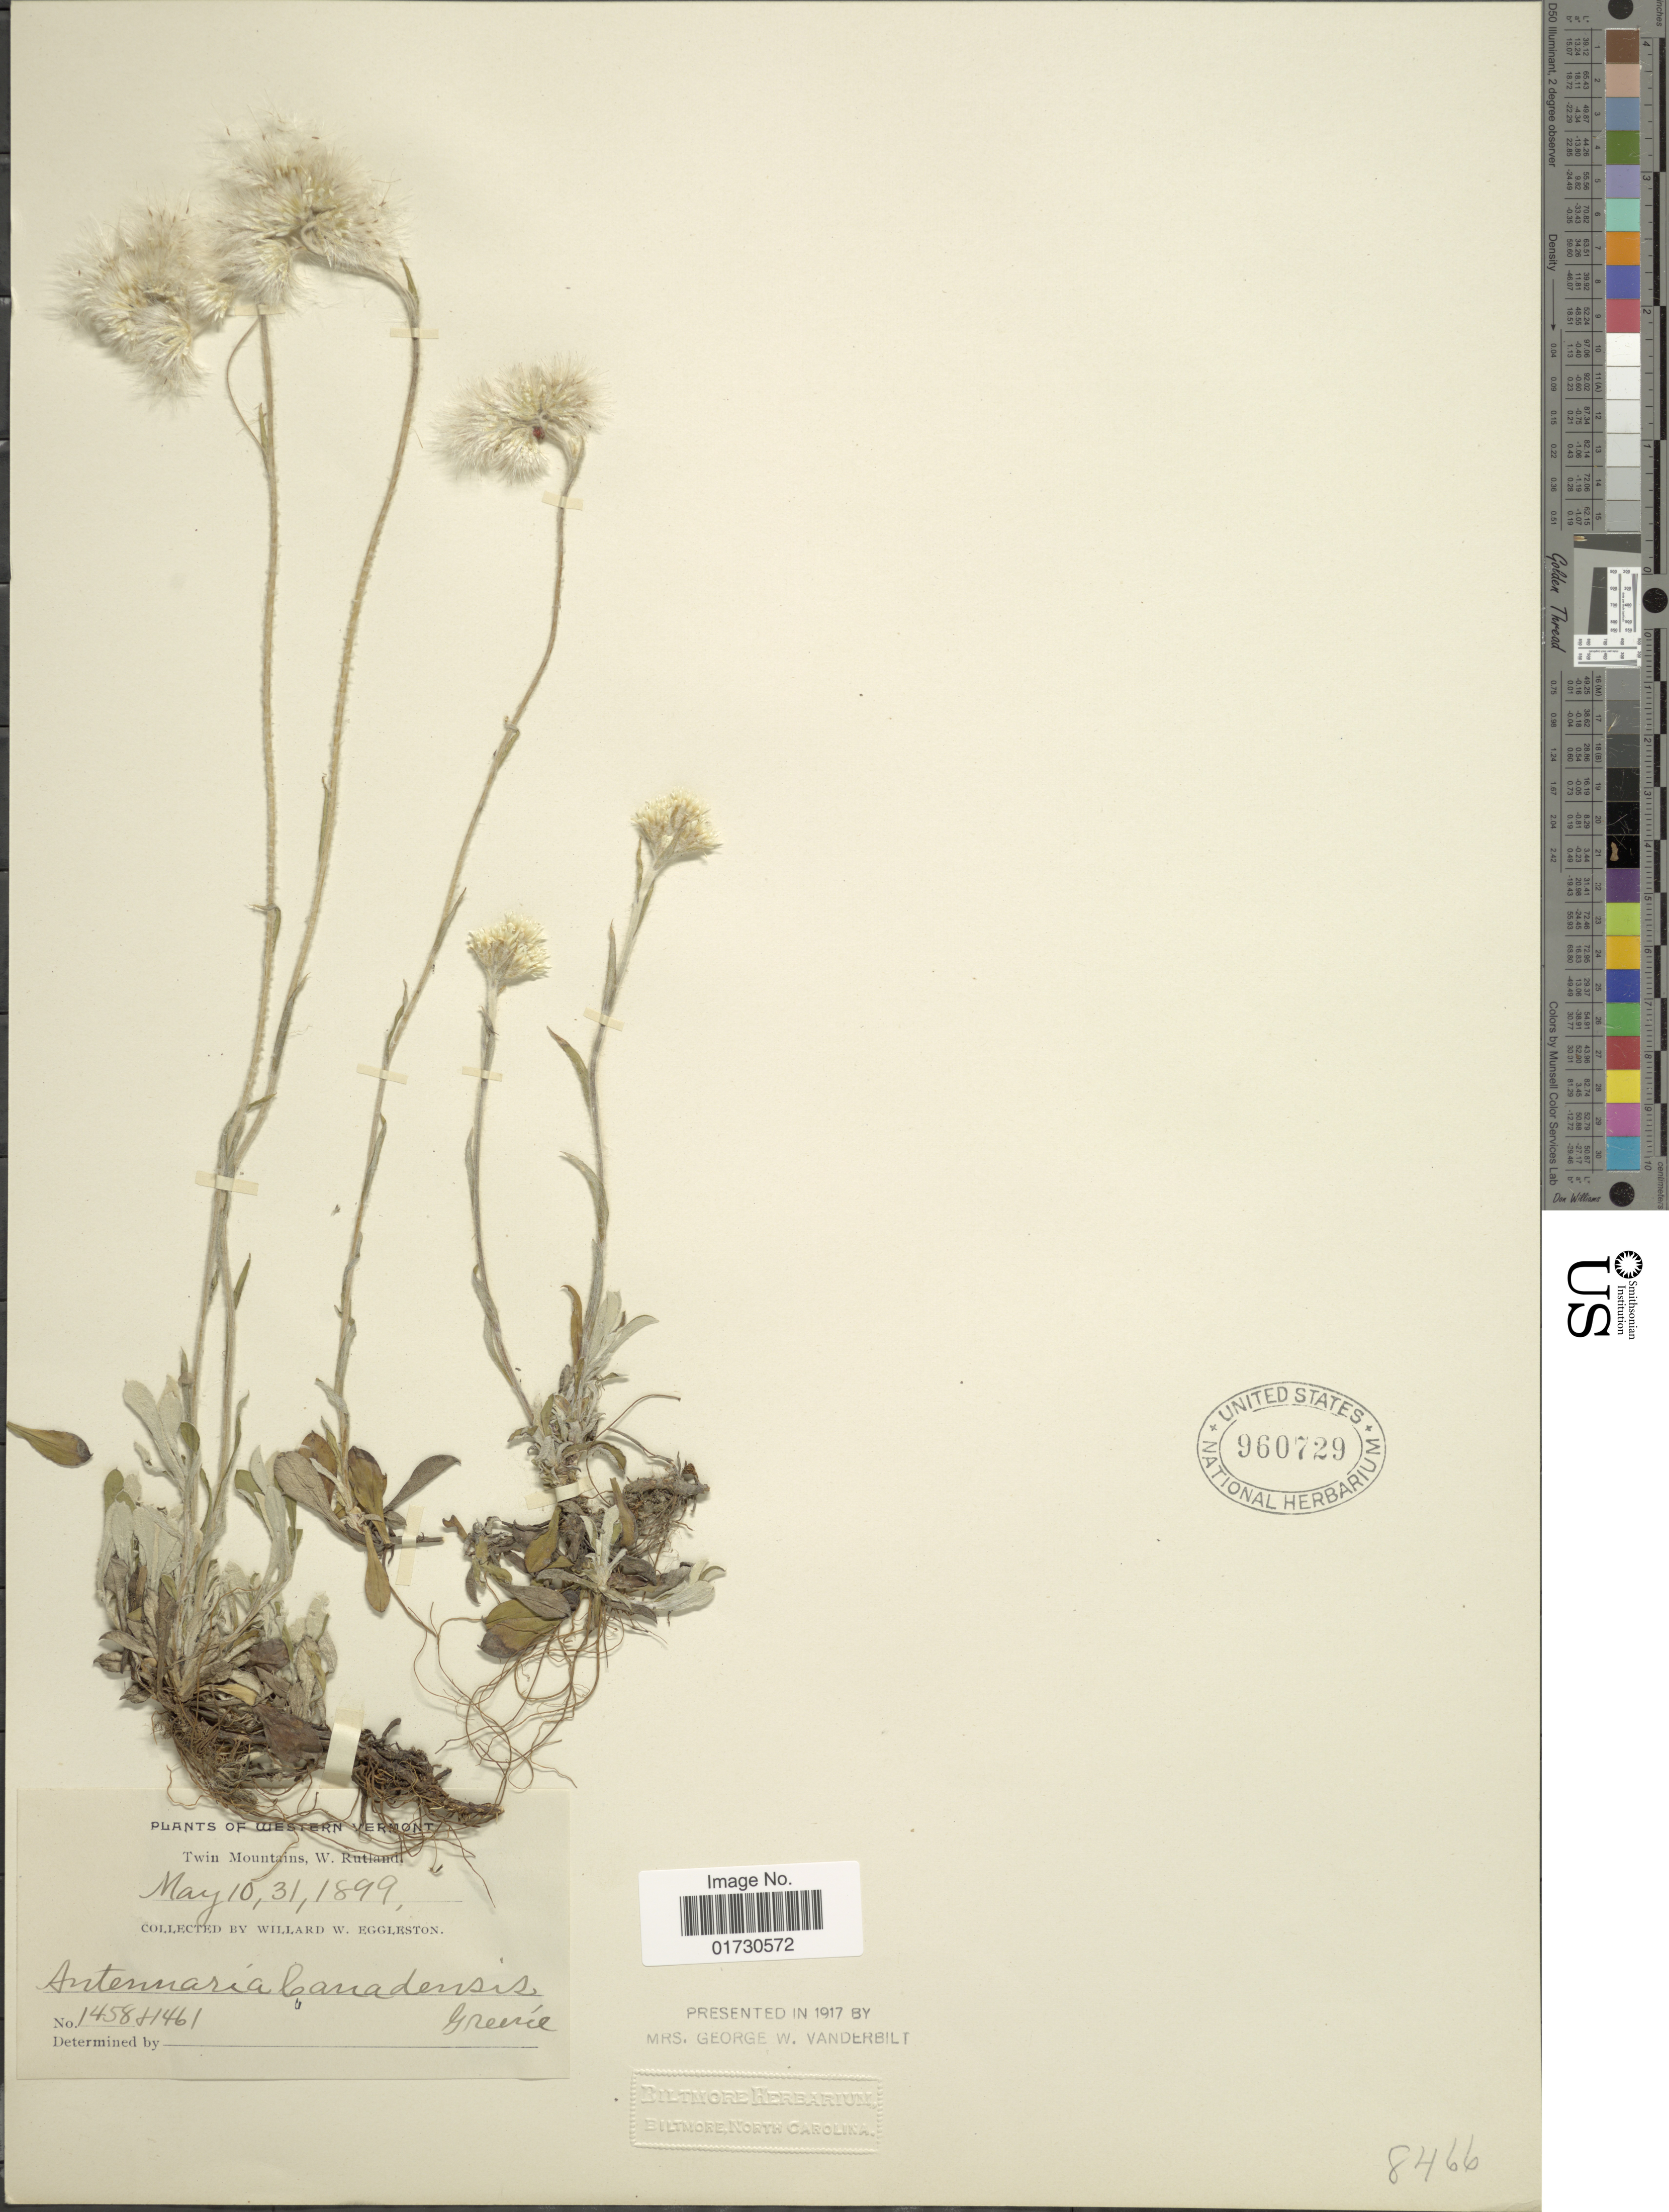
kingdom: Plantae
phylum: Tracheophyta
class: Magnoliopsida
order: Asterales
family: Asteraceae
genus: Antennaria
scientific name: Antennaria canadensis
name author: Greene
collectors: W. W. Eggleston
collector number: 1458/1461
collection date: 1899-05-10/1899-05-31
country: United States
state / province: Vermont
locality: Western Vermont, Twin Mountains, W. Rutland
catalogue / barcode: US 960729